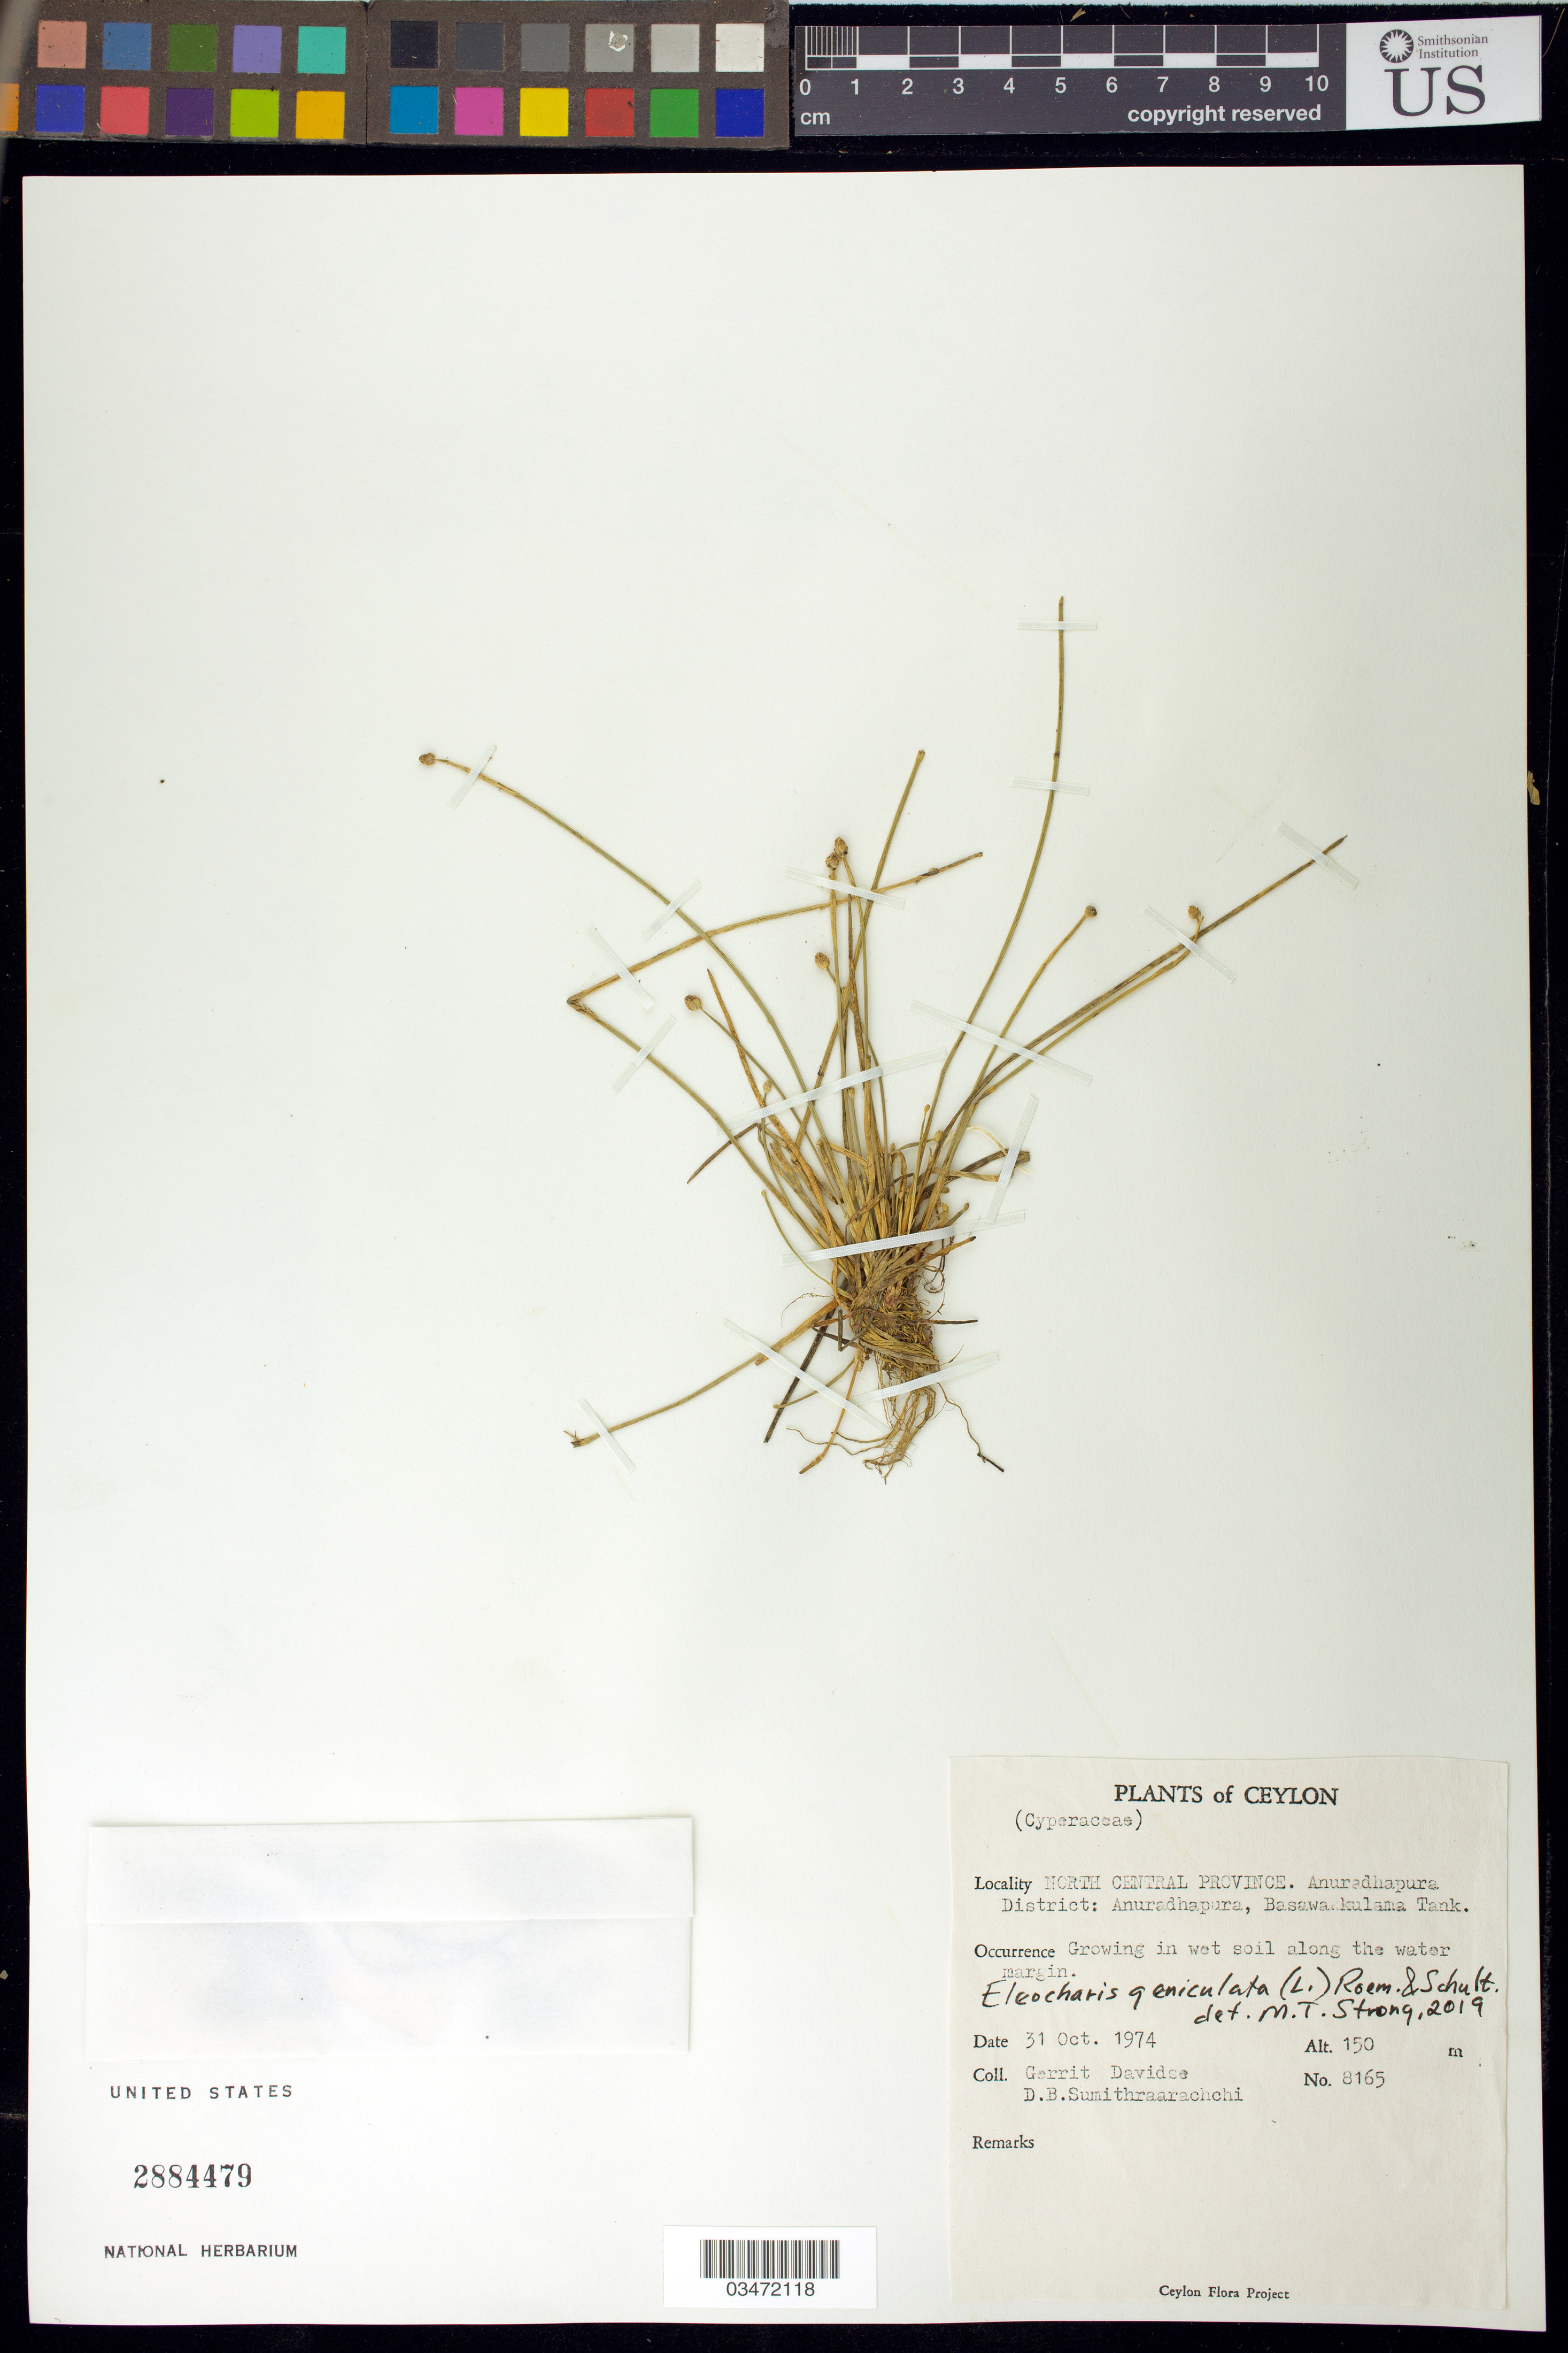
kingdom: Plantae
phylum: Tracheophyta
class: Liliopsida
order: Poales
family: Cyperaceae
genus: Eleocharis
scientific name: Eleocharis geniculata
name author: (L.) Roem. & Schult.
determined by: Strong, M. T., (US), Smithsonian Institution - National Museum of Natural History (UNITED STATES)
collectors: G. Davidse & D. B. Sumithraarachchi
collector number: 8165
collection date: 1974-10-31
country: Sri Lanka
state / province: North Central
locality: Anuradhapura District. Anuradhapura, Basawakkulama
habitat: Growing in wet soil along the water margin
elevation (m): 150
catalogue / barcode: US 2884479